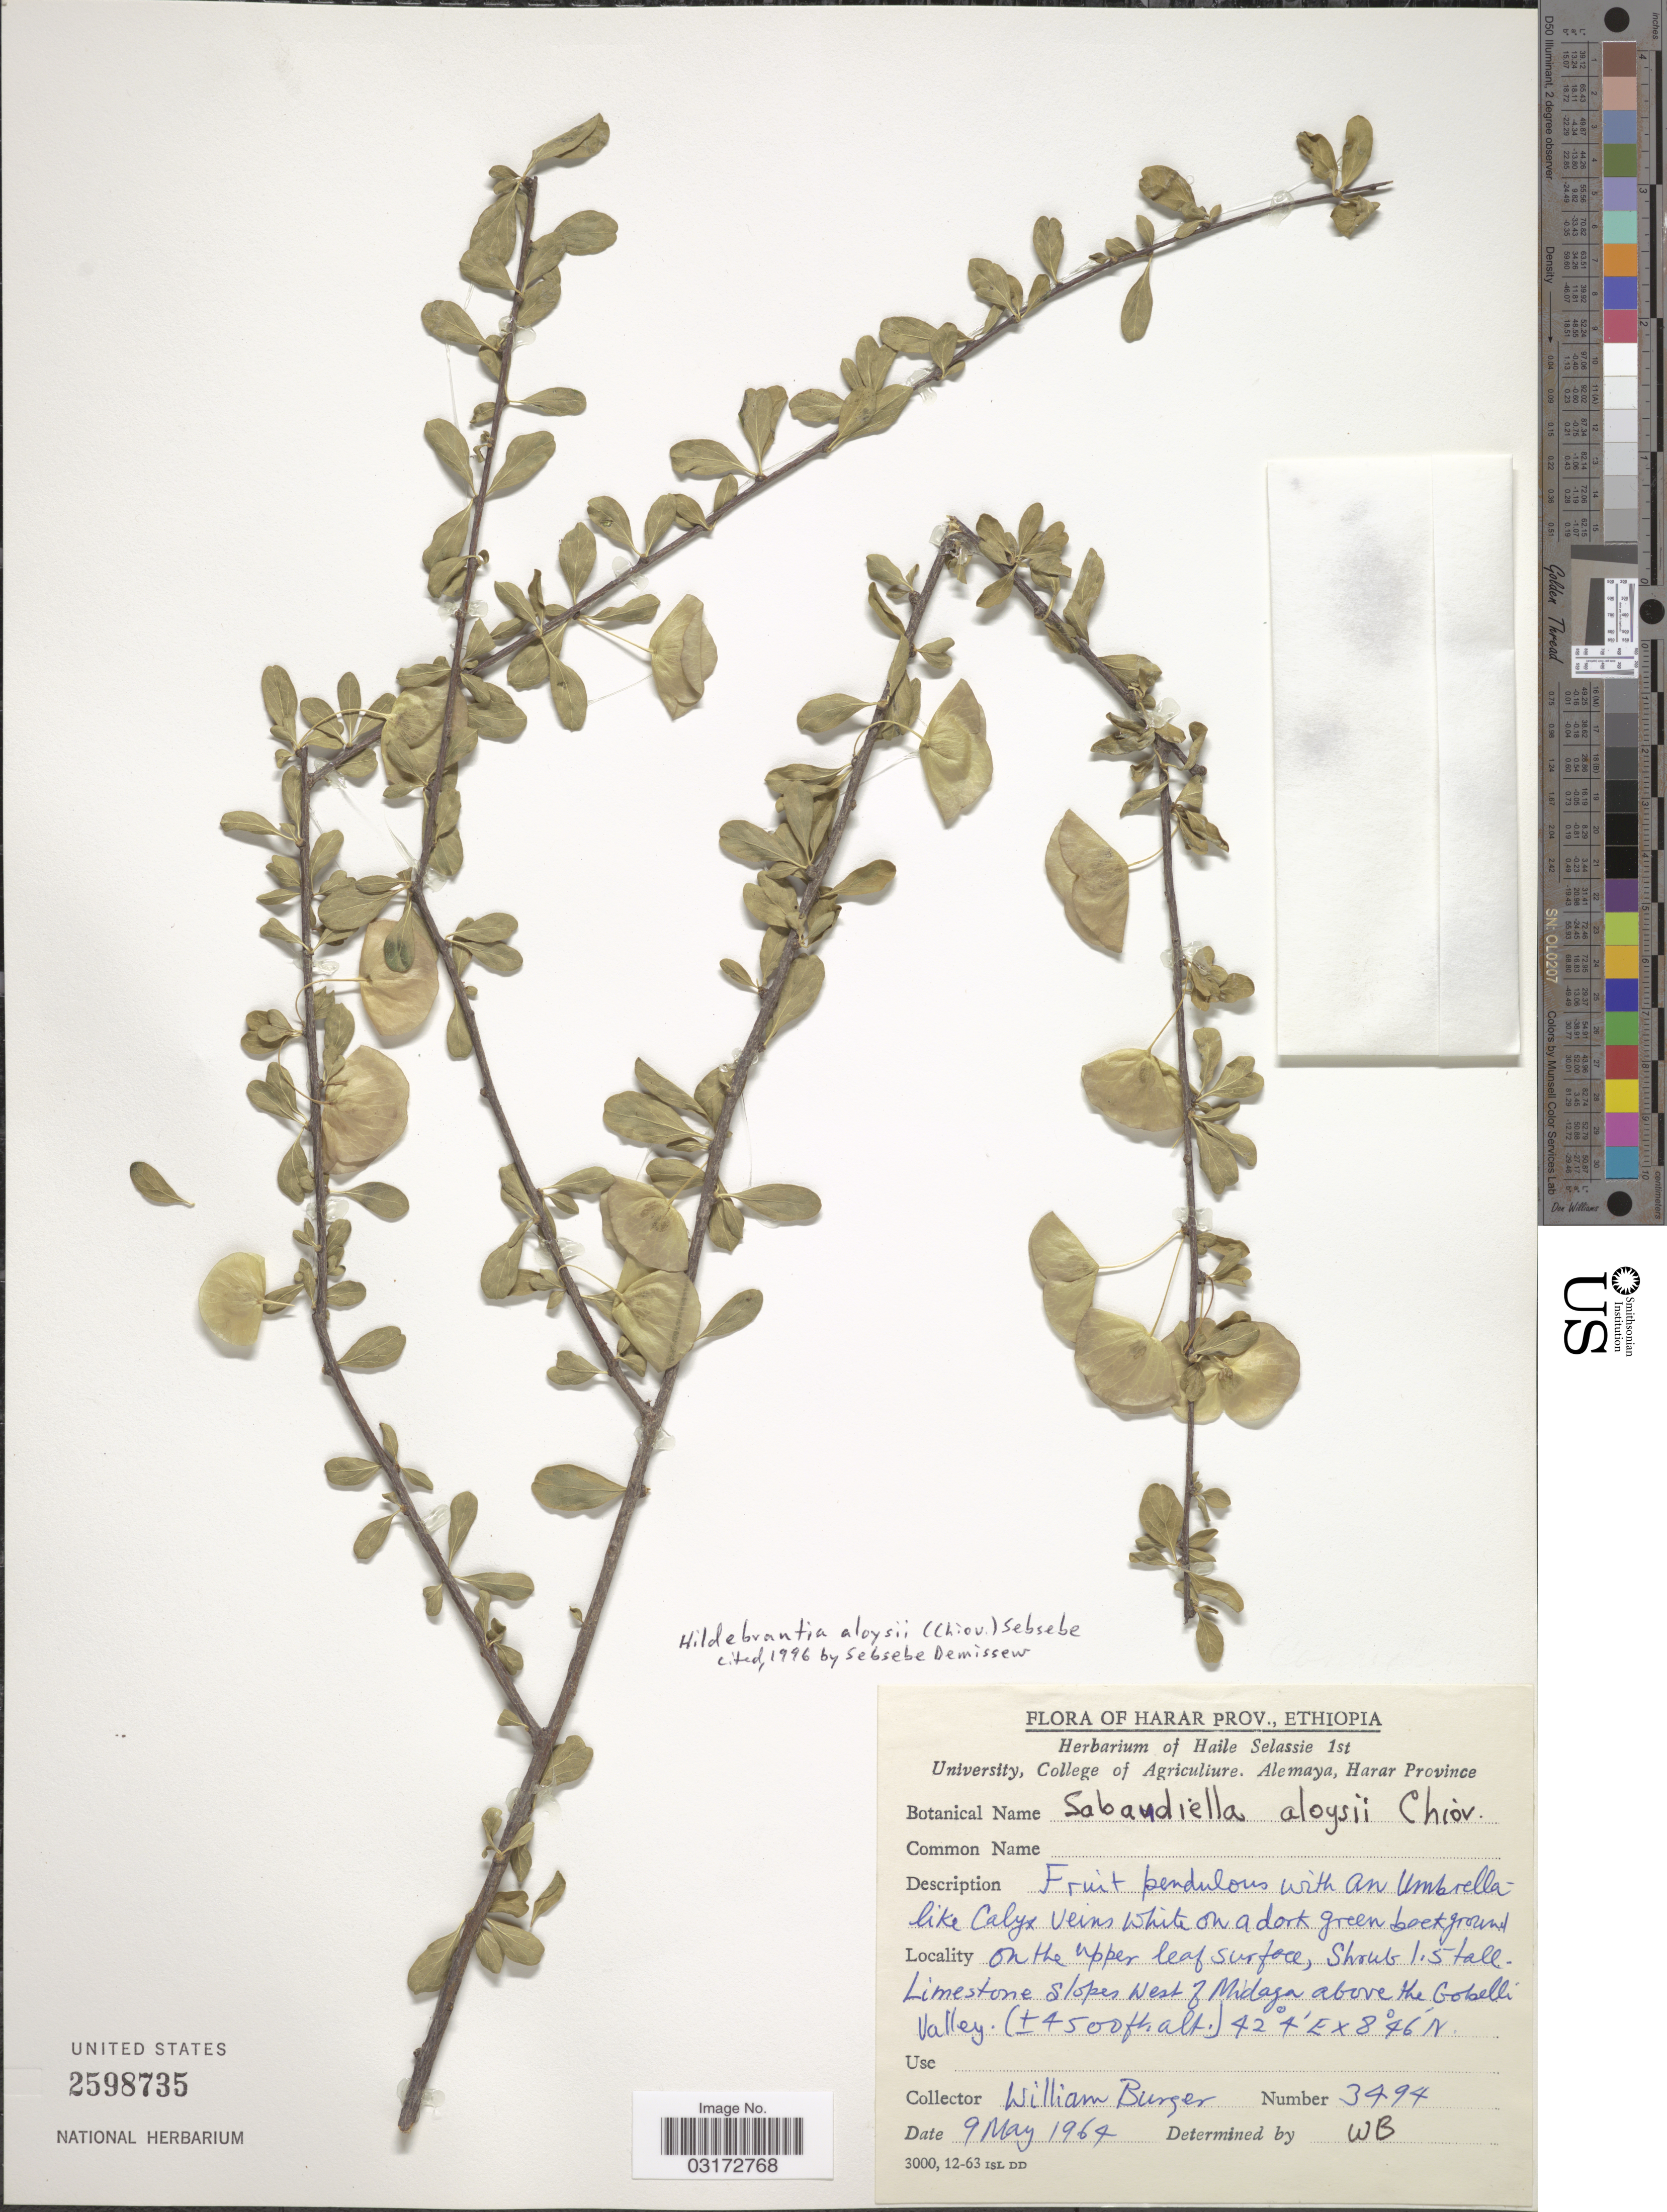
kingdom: Plantae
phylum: Tracheophyta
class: Magnoliopsida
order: Solanales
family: Convolvulaceae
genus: Hildebrandtia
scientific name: Hildebrandtia aloysii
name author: Sebsebe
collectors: W. Burger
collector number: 3494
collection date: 1964-05-09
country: Ethiopia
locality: Harar Prov. Limestone slopes West of Midaga above the Gobelli Valley.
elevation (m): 1372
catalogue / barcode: US 2598735